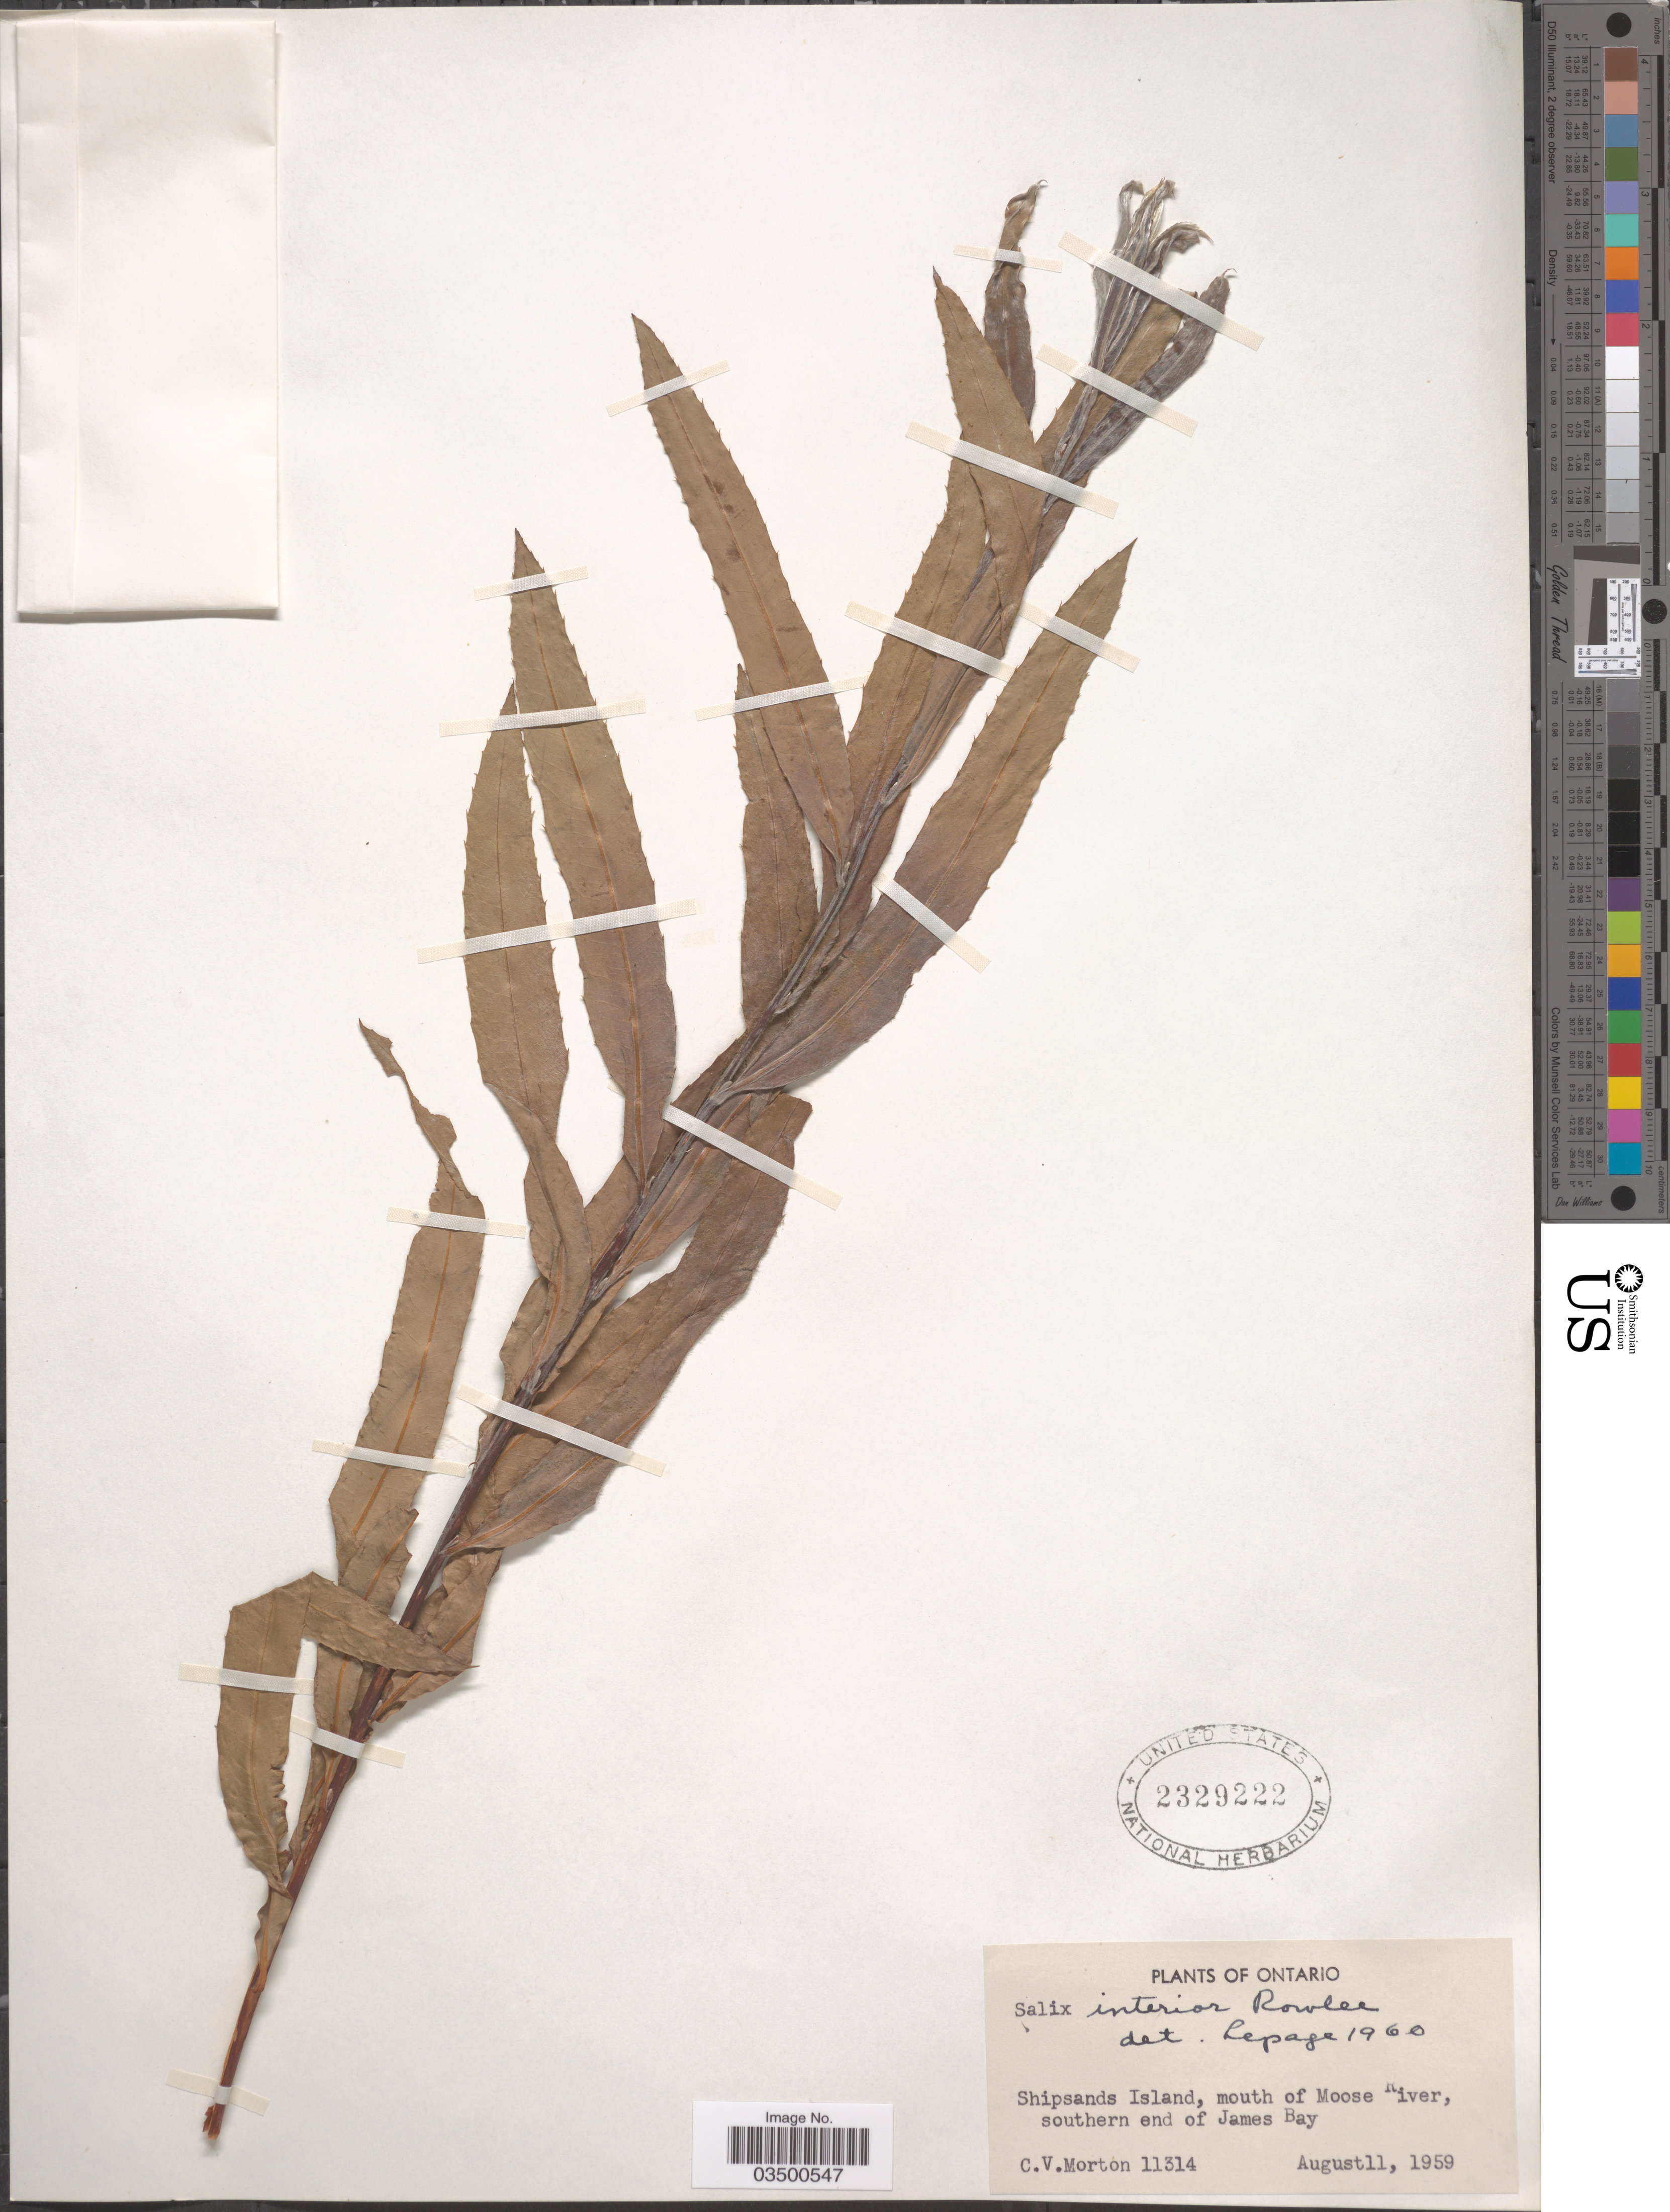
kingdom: Plantae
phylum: Tracheophyta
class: Magnoliopsida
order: Malpighiales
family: Salicaceae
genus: Salix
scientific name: Salix interior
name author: Rowlee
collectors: C. V. Morton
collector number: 11314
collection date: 1959-08-11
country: Canada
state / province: Ontario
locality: Shipsands Island, mouth of Moose River, southern end of James Bay.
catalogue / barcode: US 2329222